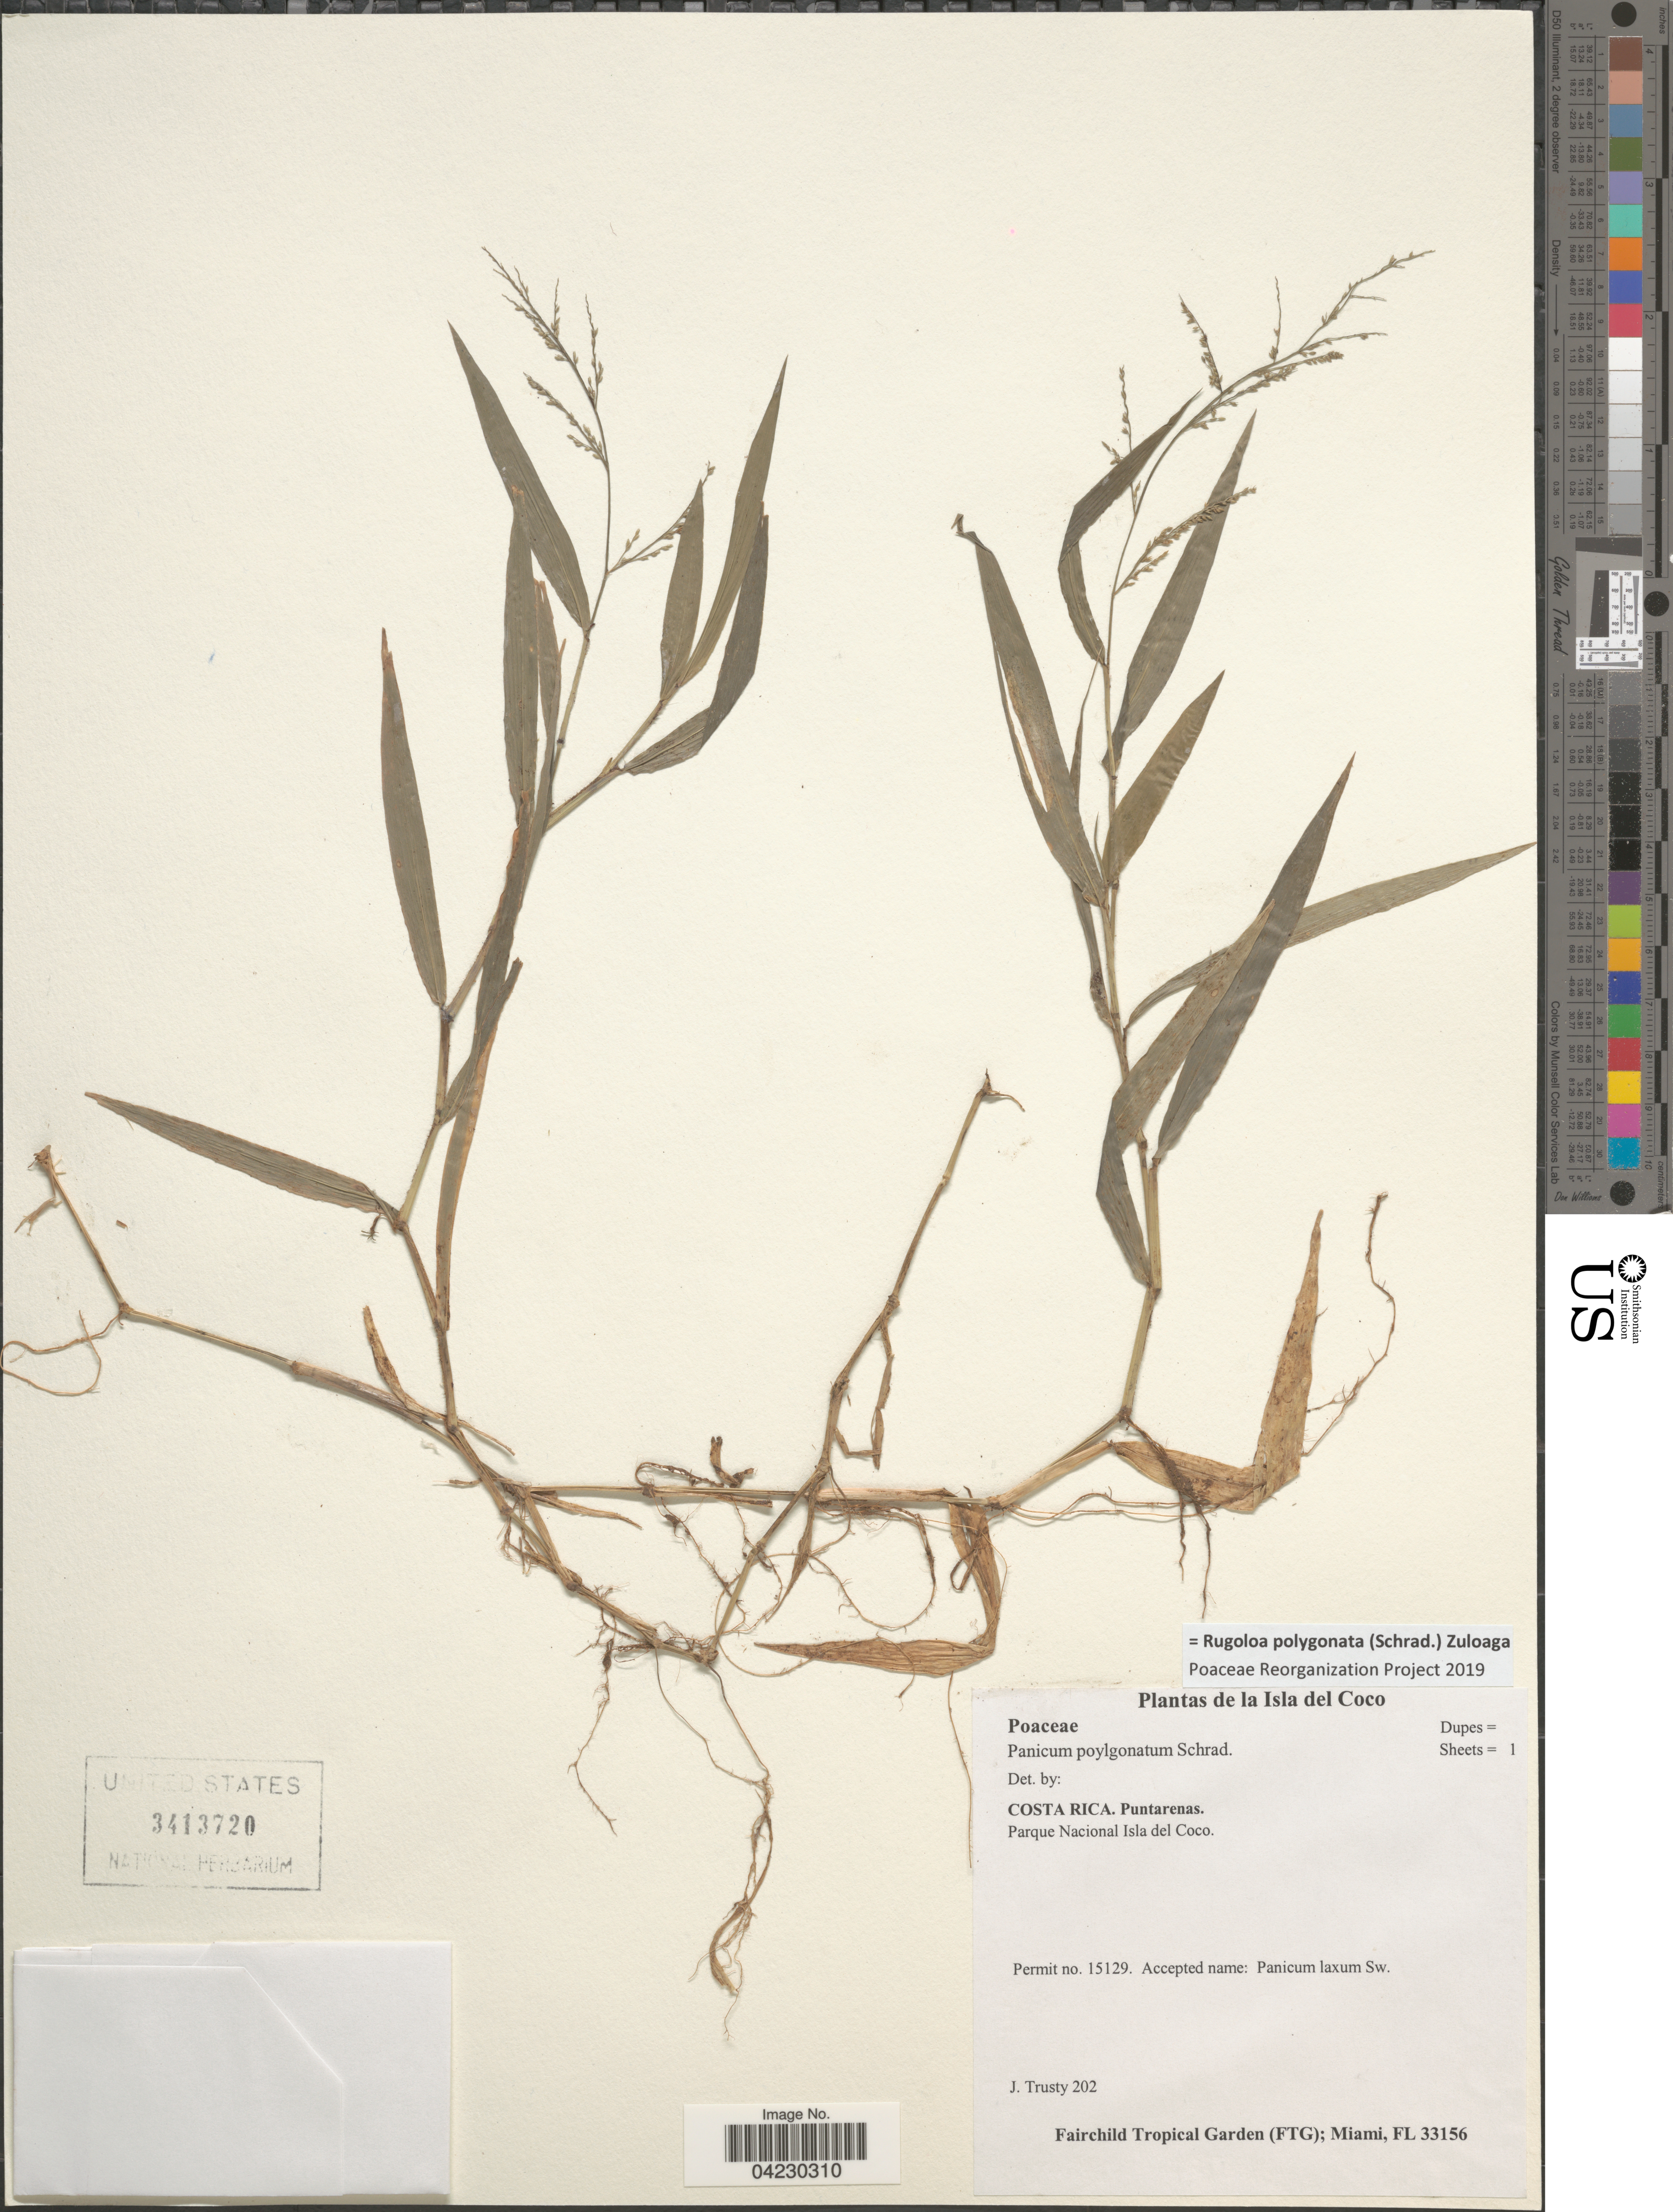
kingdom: Plantae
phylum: Tracheophyta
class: Liliopsida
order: Poales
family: Poaceae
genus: Rugoloa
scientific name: Rugoloa polygonata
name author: (Schrad.) Zuloaga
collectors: J. Trusty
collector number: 202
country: Costa Rica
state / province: Puntarenas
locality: La Isla del Coco. Parque Nacional Isla del Coco.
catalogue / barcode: US 3413720